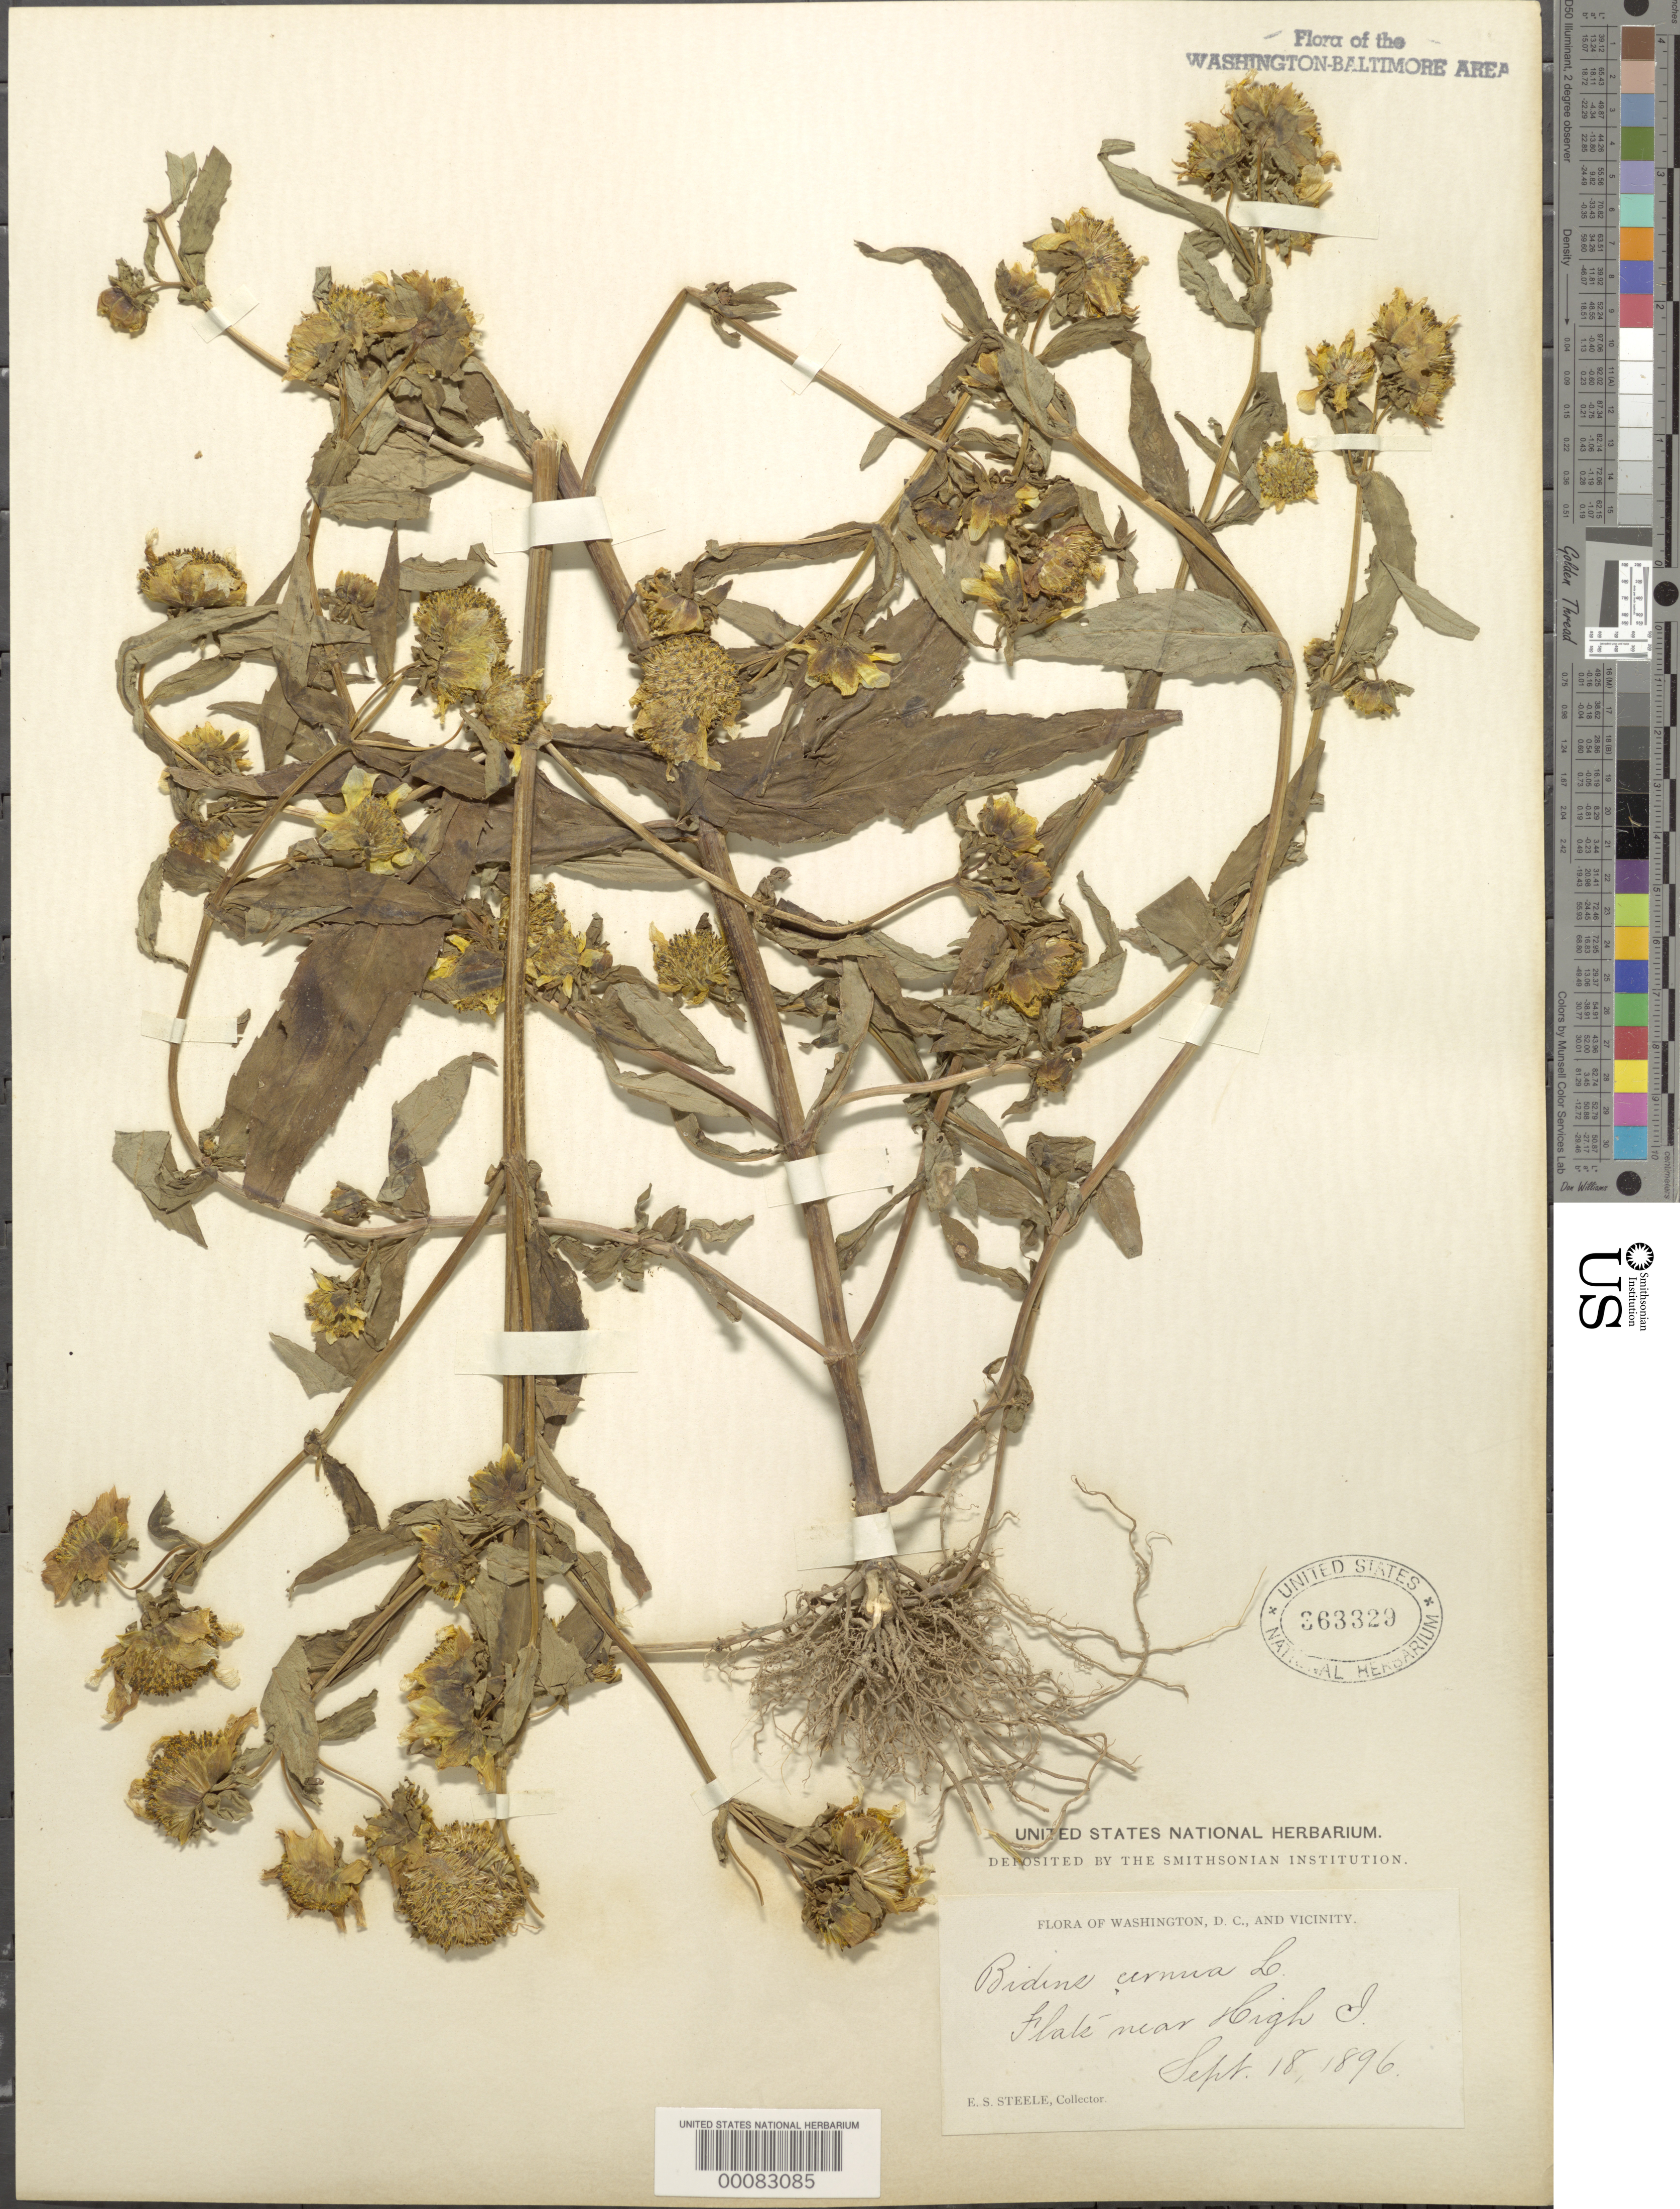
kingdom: Plantae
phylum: Tracheophyta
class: Magnoliopsida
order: Asterales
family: Asteraceae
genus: Bidens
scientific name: Bidens cernua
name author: L.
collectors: E. Steele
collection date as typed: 18 Sep 1896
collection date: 1896-09-18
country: United States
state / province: Maryland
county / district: Montgomery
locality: Near High Island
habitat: Flats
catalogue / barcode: US 363329